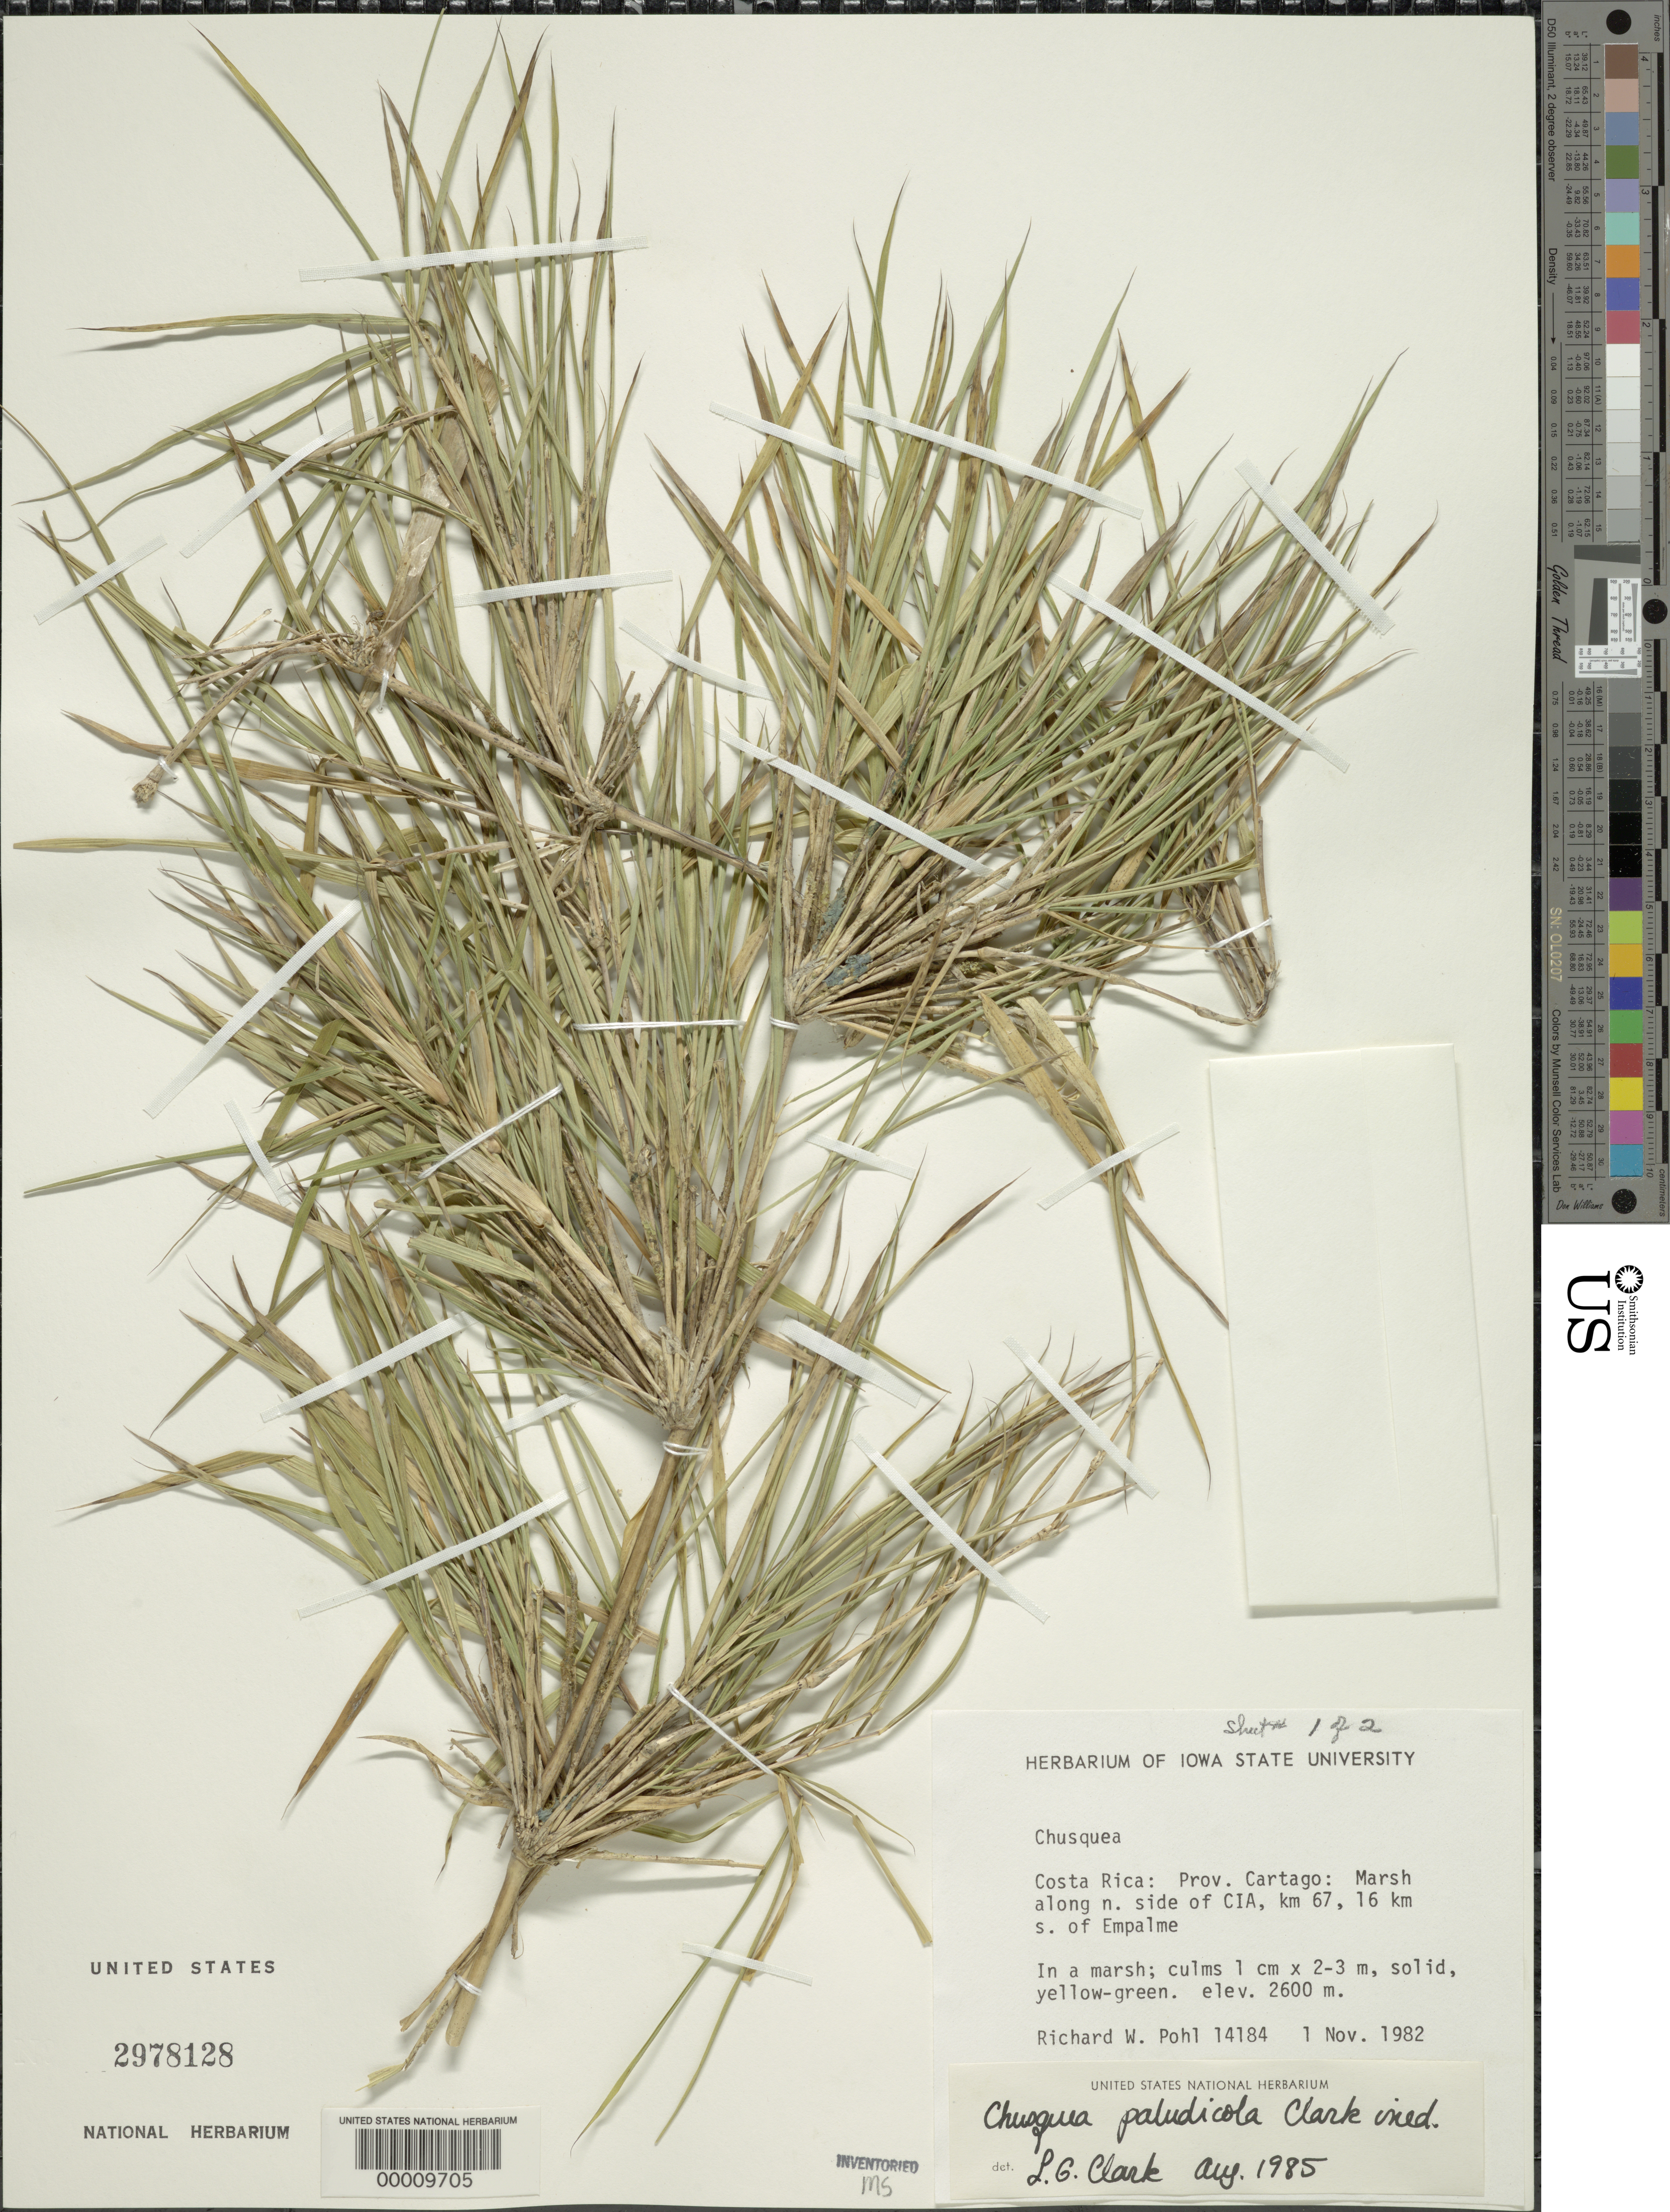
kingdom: Plantae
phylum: Tracheophyta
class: Liliopsida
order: Poales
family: Poaceae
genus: Chusquea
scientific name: Chusquea sp.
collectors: R. W. Pohl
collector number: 14184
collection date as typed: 01 Nov 1982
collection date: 1982-11-01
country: Costa Rica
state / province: Cartago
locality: Cia, Empalme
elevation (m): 2600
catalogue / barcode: US 2978128